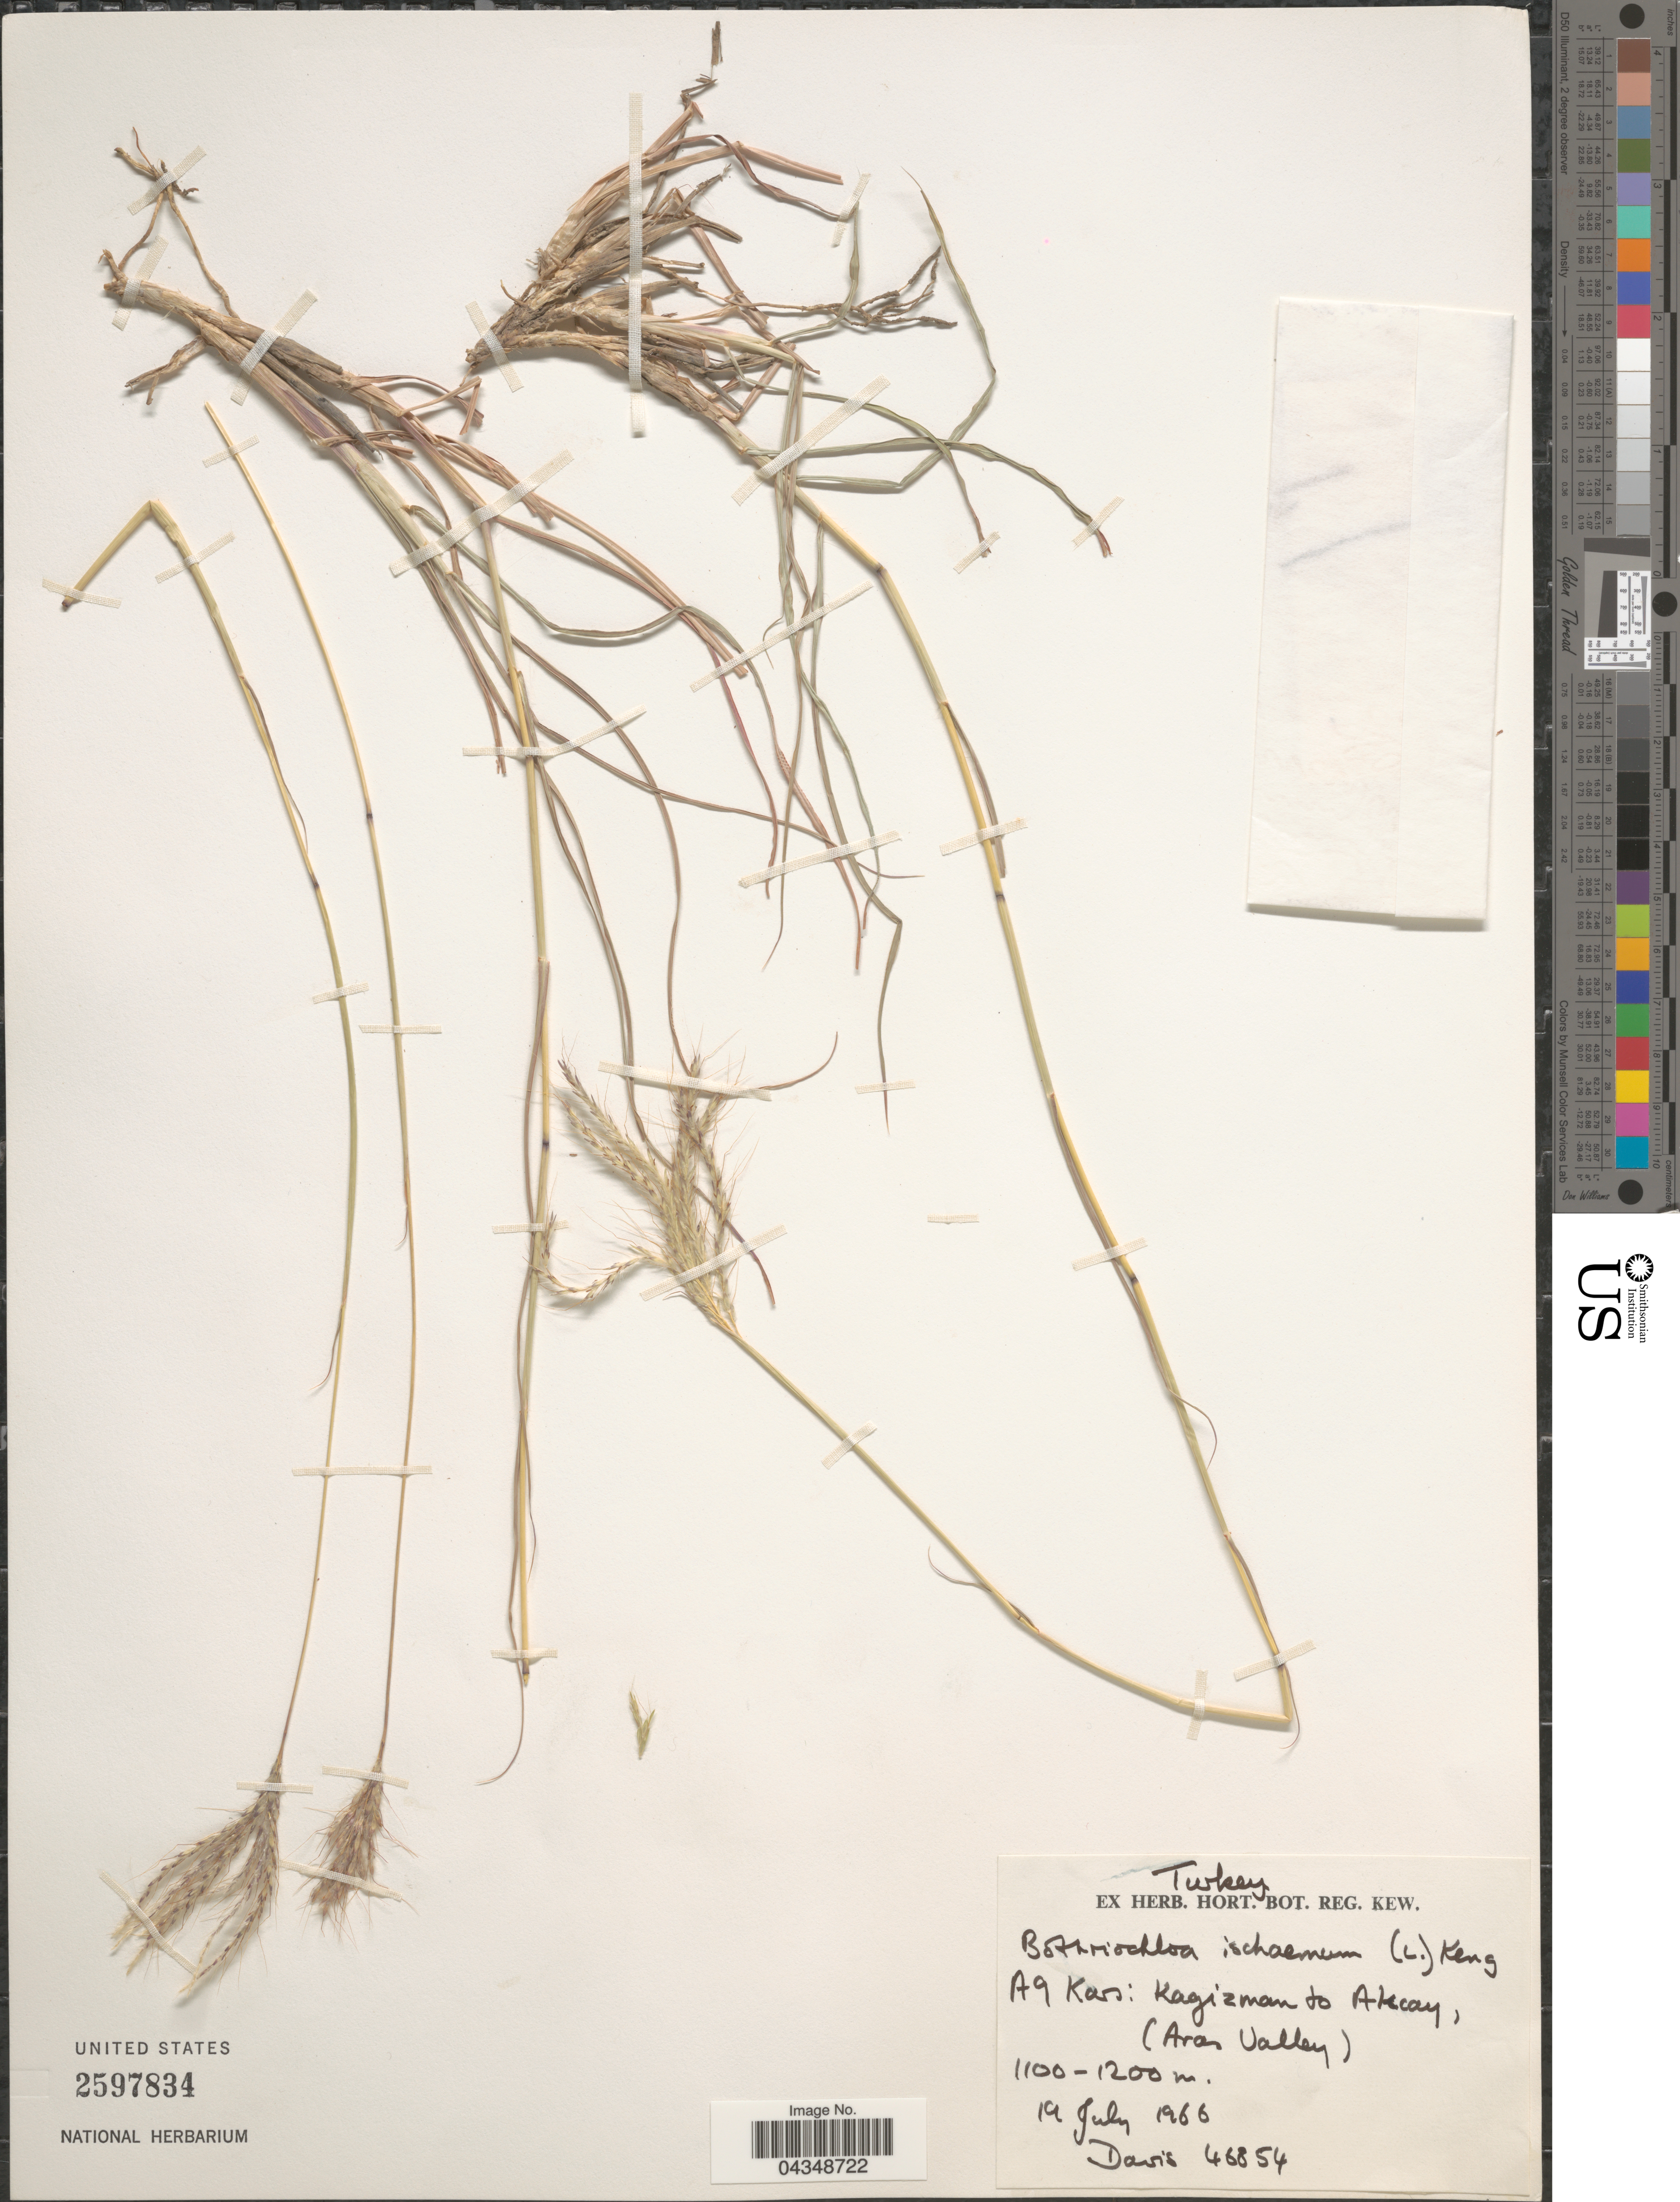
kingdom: Plantae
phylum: Tracheophyta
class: Liliopsida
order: Poales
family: Poaceae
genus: Bothriochloa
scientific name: Bothriochloa ischaemum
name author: (L.) Keng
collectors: -. Davis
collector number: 46854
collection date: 1966-07-19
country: Turkey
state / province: Kars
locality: A9 Kars: Kagizman to Akcay, (Araz Valley).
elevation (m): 1100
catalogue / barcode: US 2597834